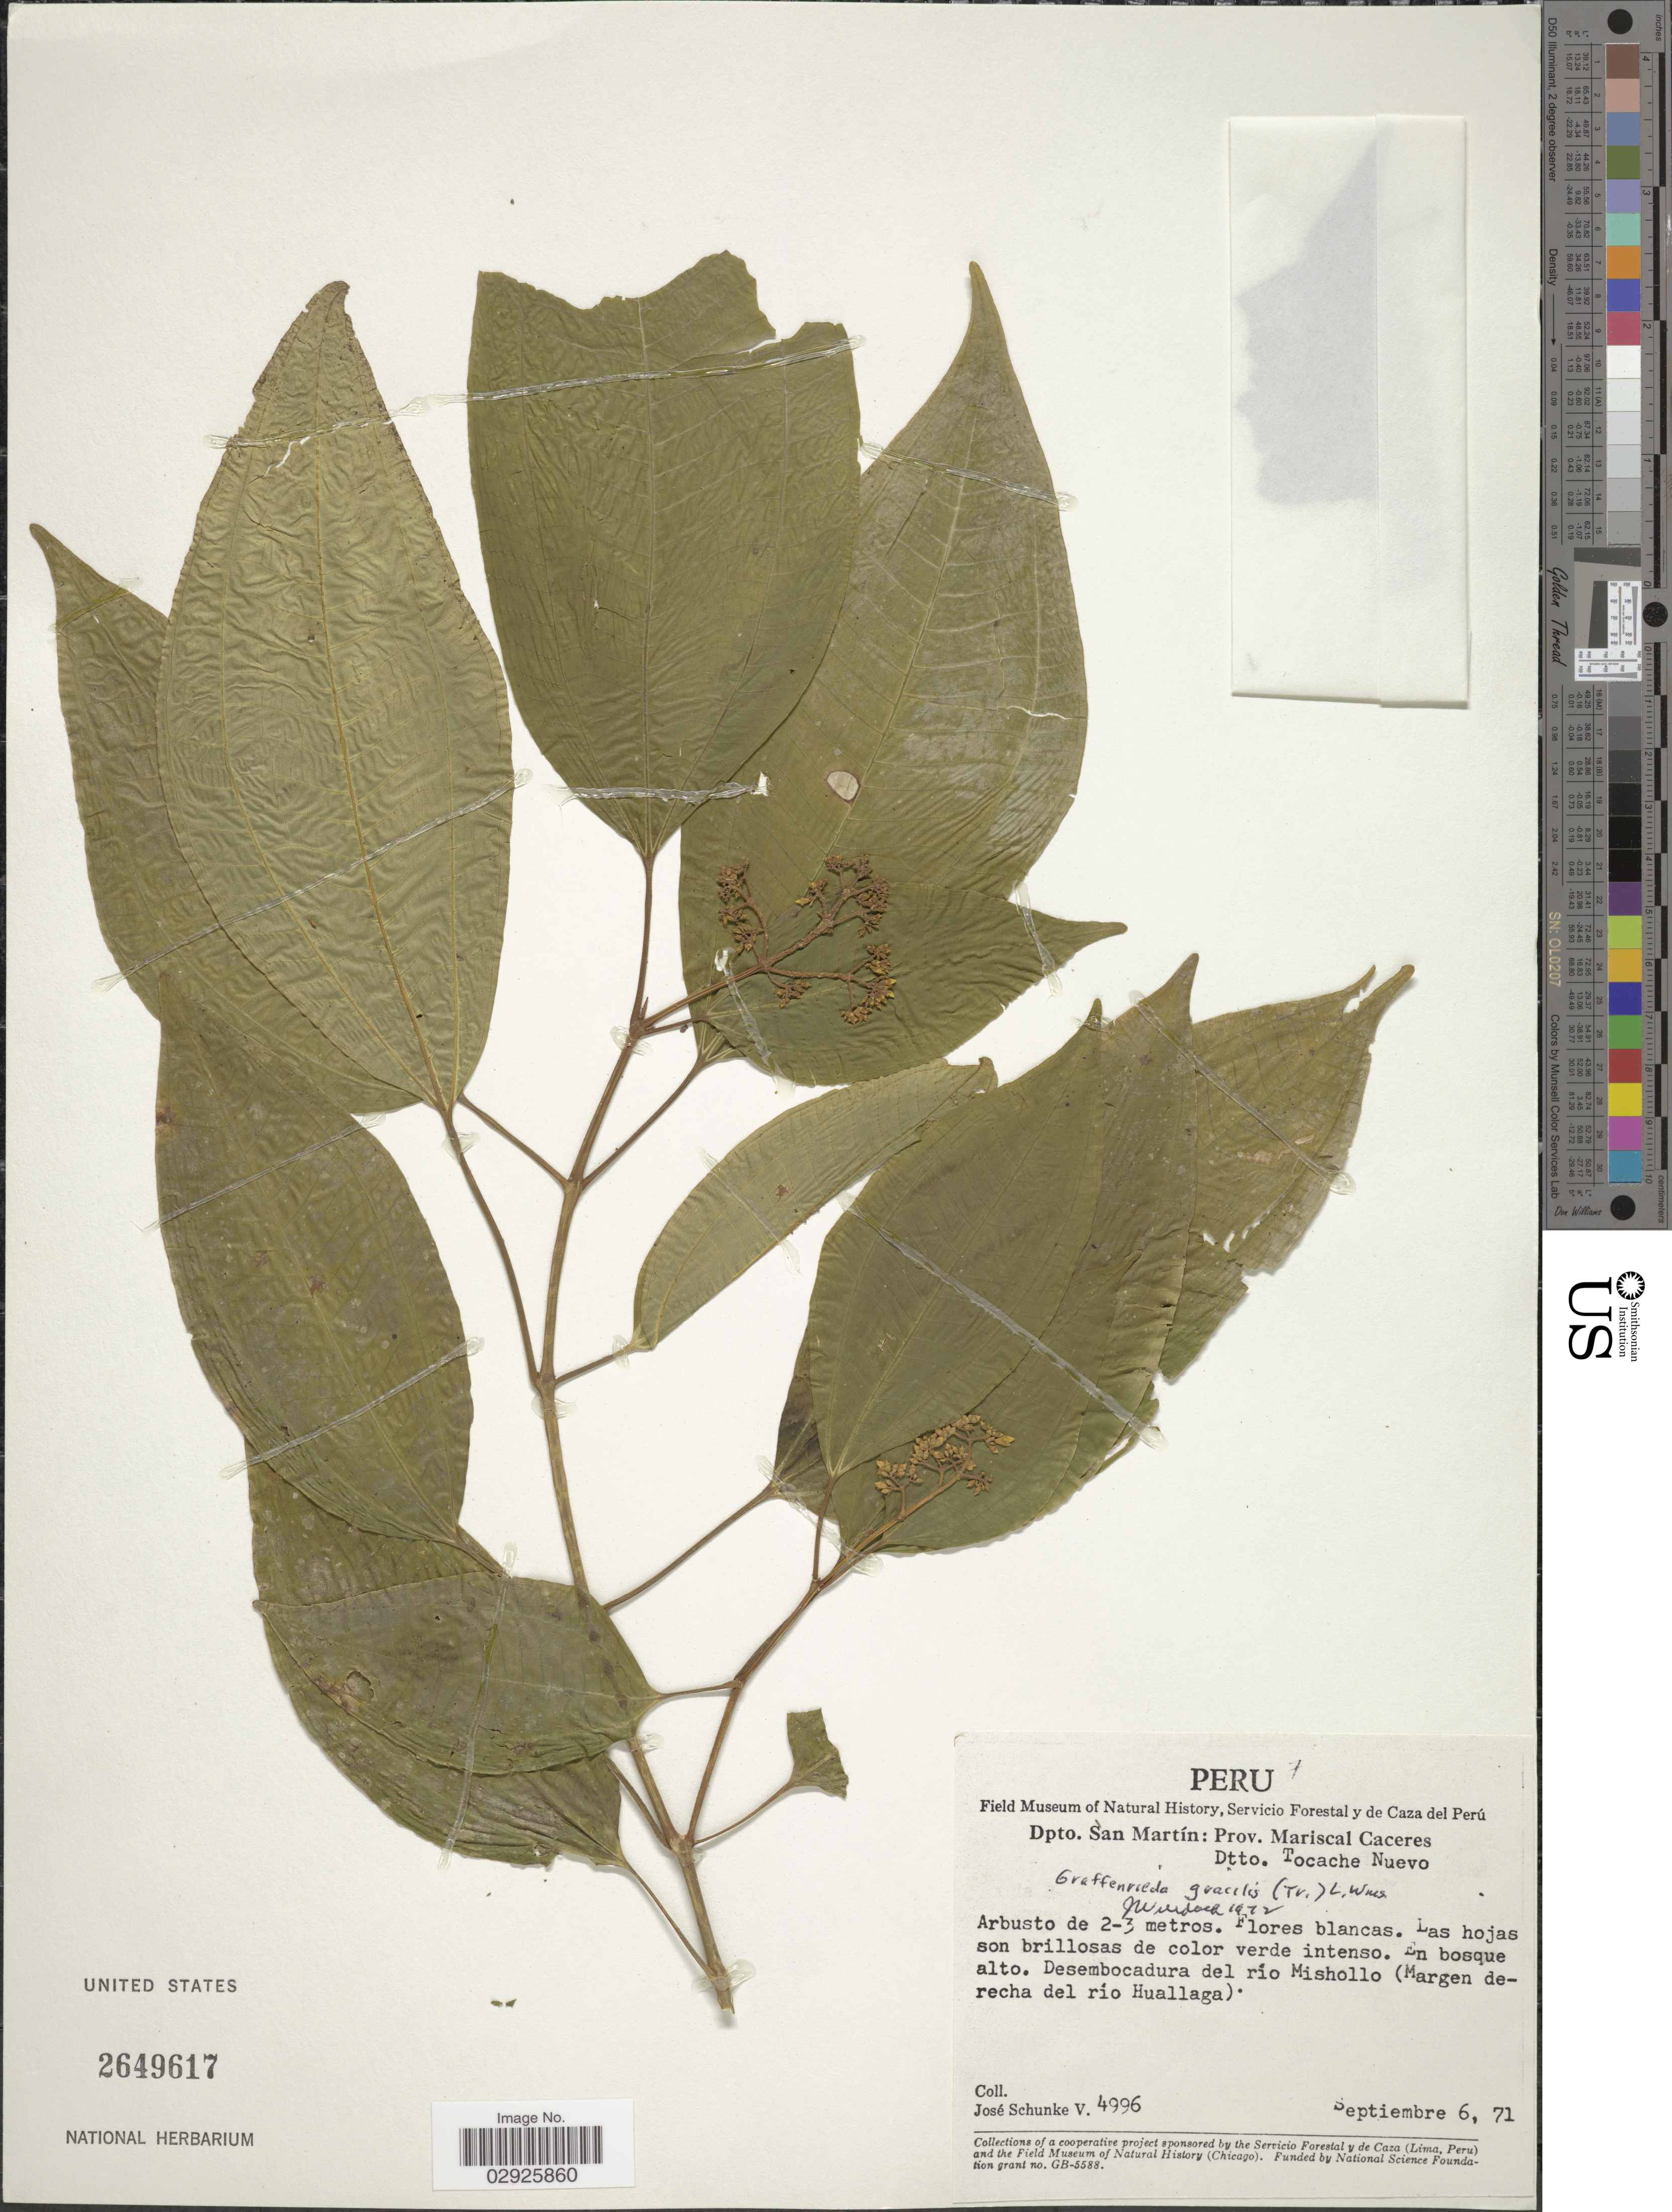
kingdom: Plantae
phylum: Tracheophyta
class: Magnoliopsida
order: Myrtales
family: Melastomataceae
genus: Graffenrieda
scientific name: Graffenrieda gracilis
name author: (Triana) L.O. Williams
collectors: J. Schunke Vigo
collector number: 4996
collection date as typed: Transcribed d/m/y: 6/9/71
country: Peru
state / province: San Martín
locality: Dpto. San Martín: Prov. Mariscal Caceres. Dtto. Tocache Nuevo. Desembocadura del río Mishollo (Margen derecha del río Huallaga).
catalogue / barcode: US 2649617